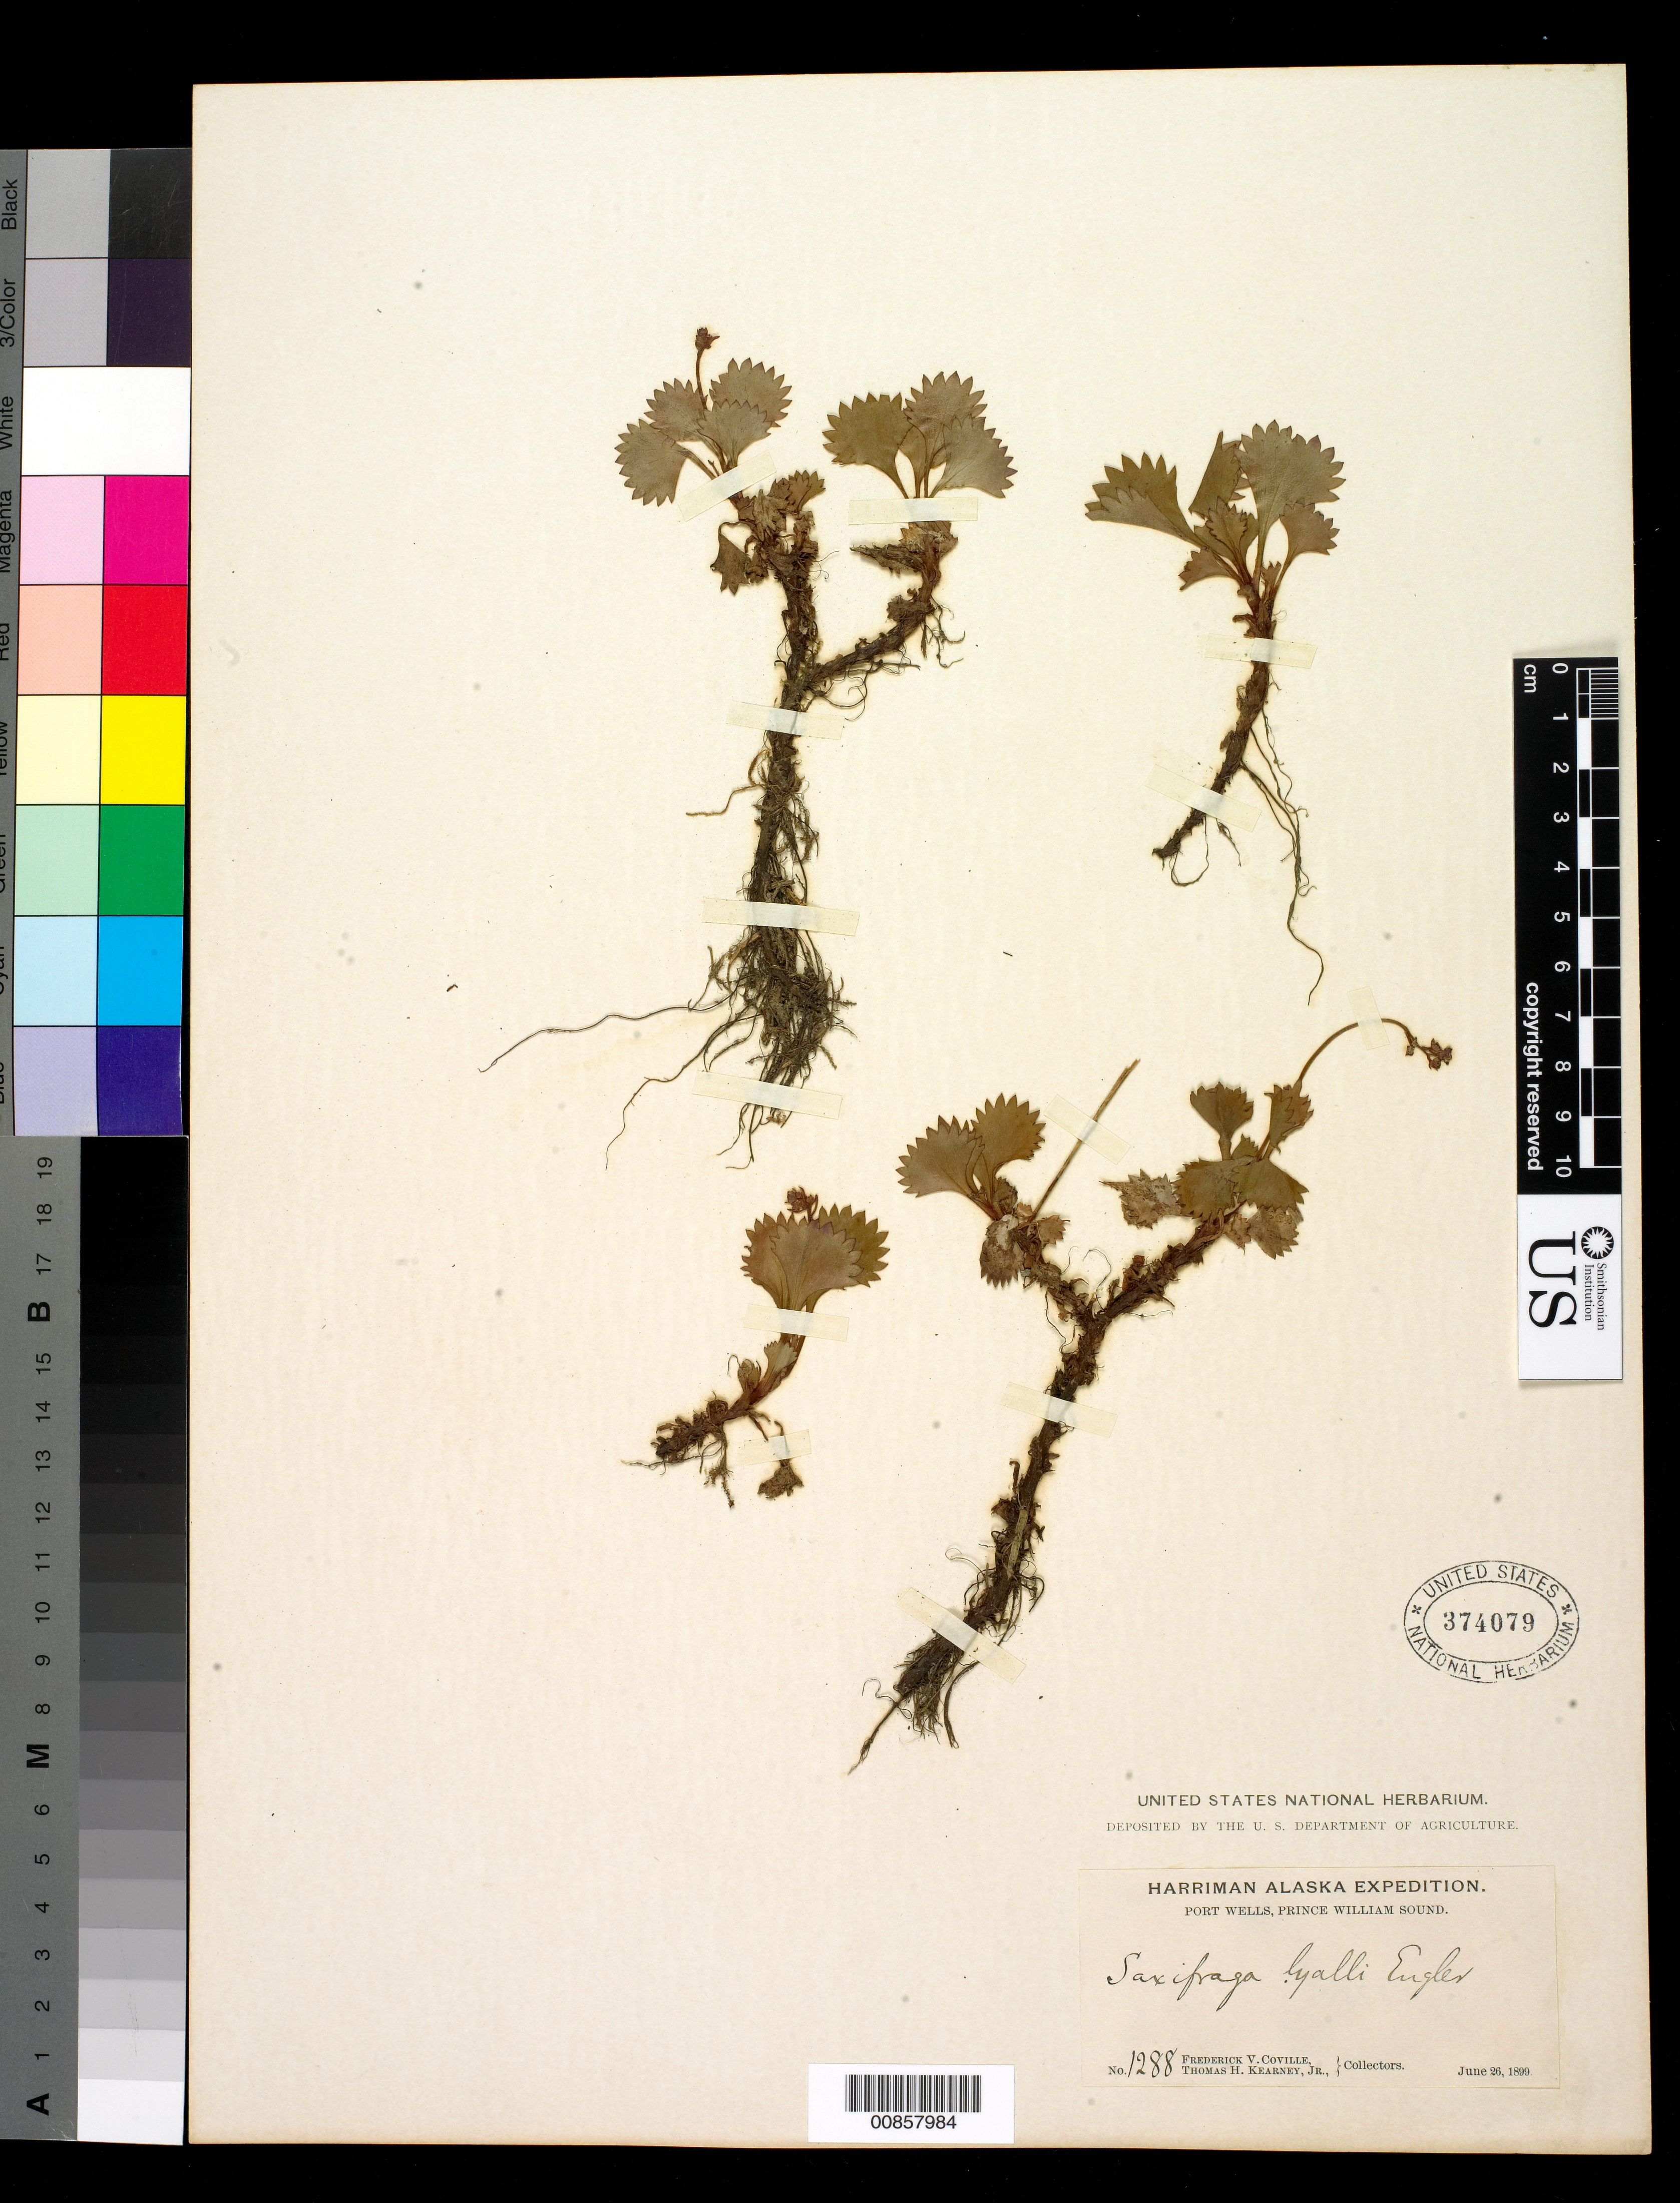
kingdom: Plantae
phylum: Tracheophyta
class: Magnoliopsida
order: Saxifragales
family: Saxifragaceae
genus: Micranthes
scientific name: Micranthes lyalii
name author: (Engl.) Small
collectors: F. V. Coville & T. H. Kearney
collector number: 1288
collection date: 1899-06-26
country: United States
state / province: Alaska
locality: Port Wells, Prince William Sound.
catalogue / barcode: US 374079